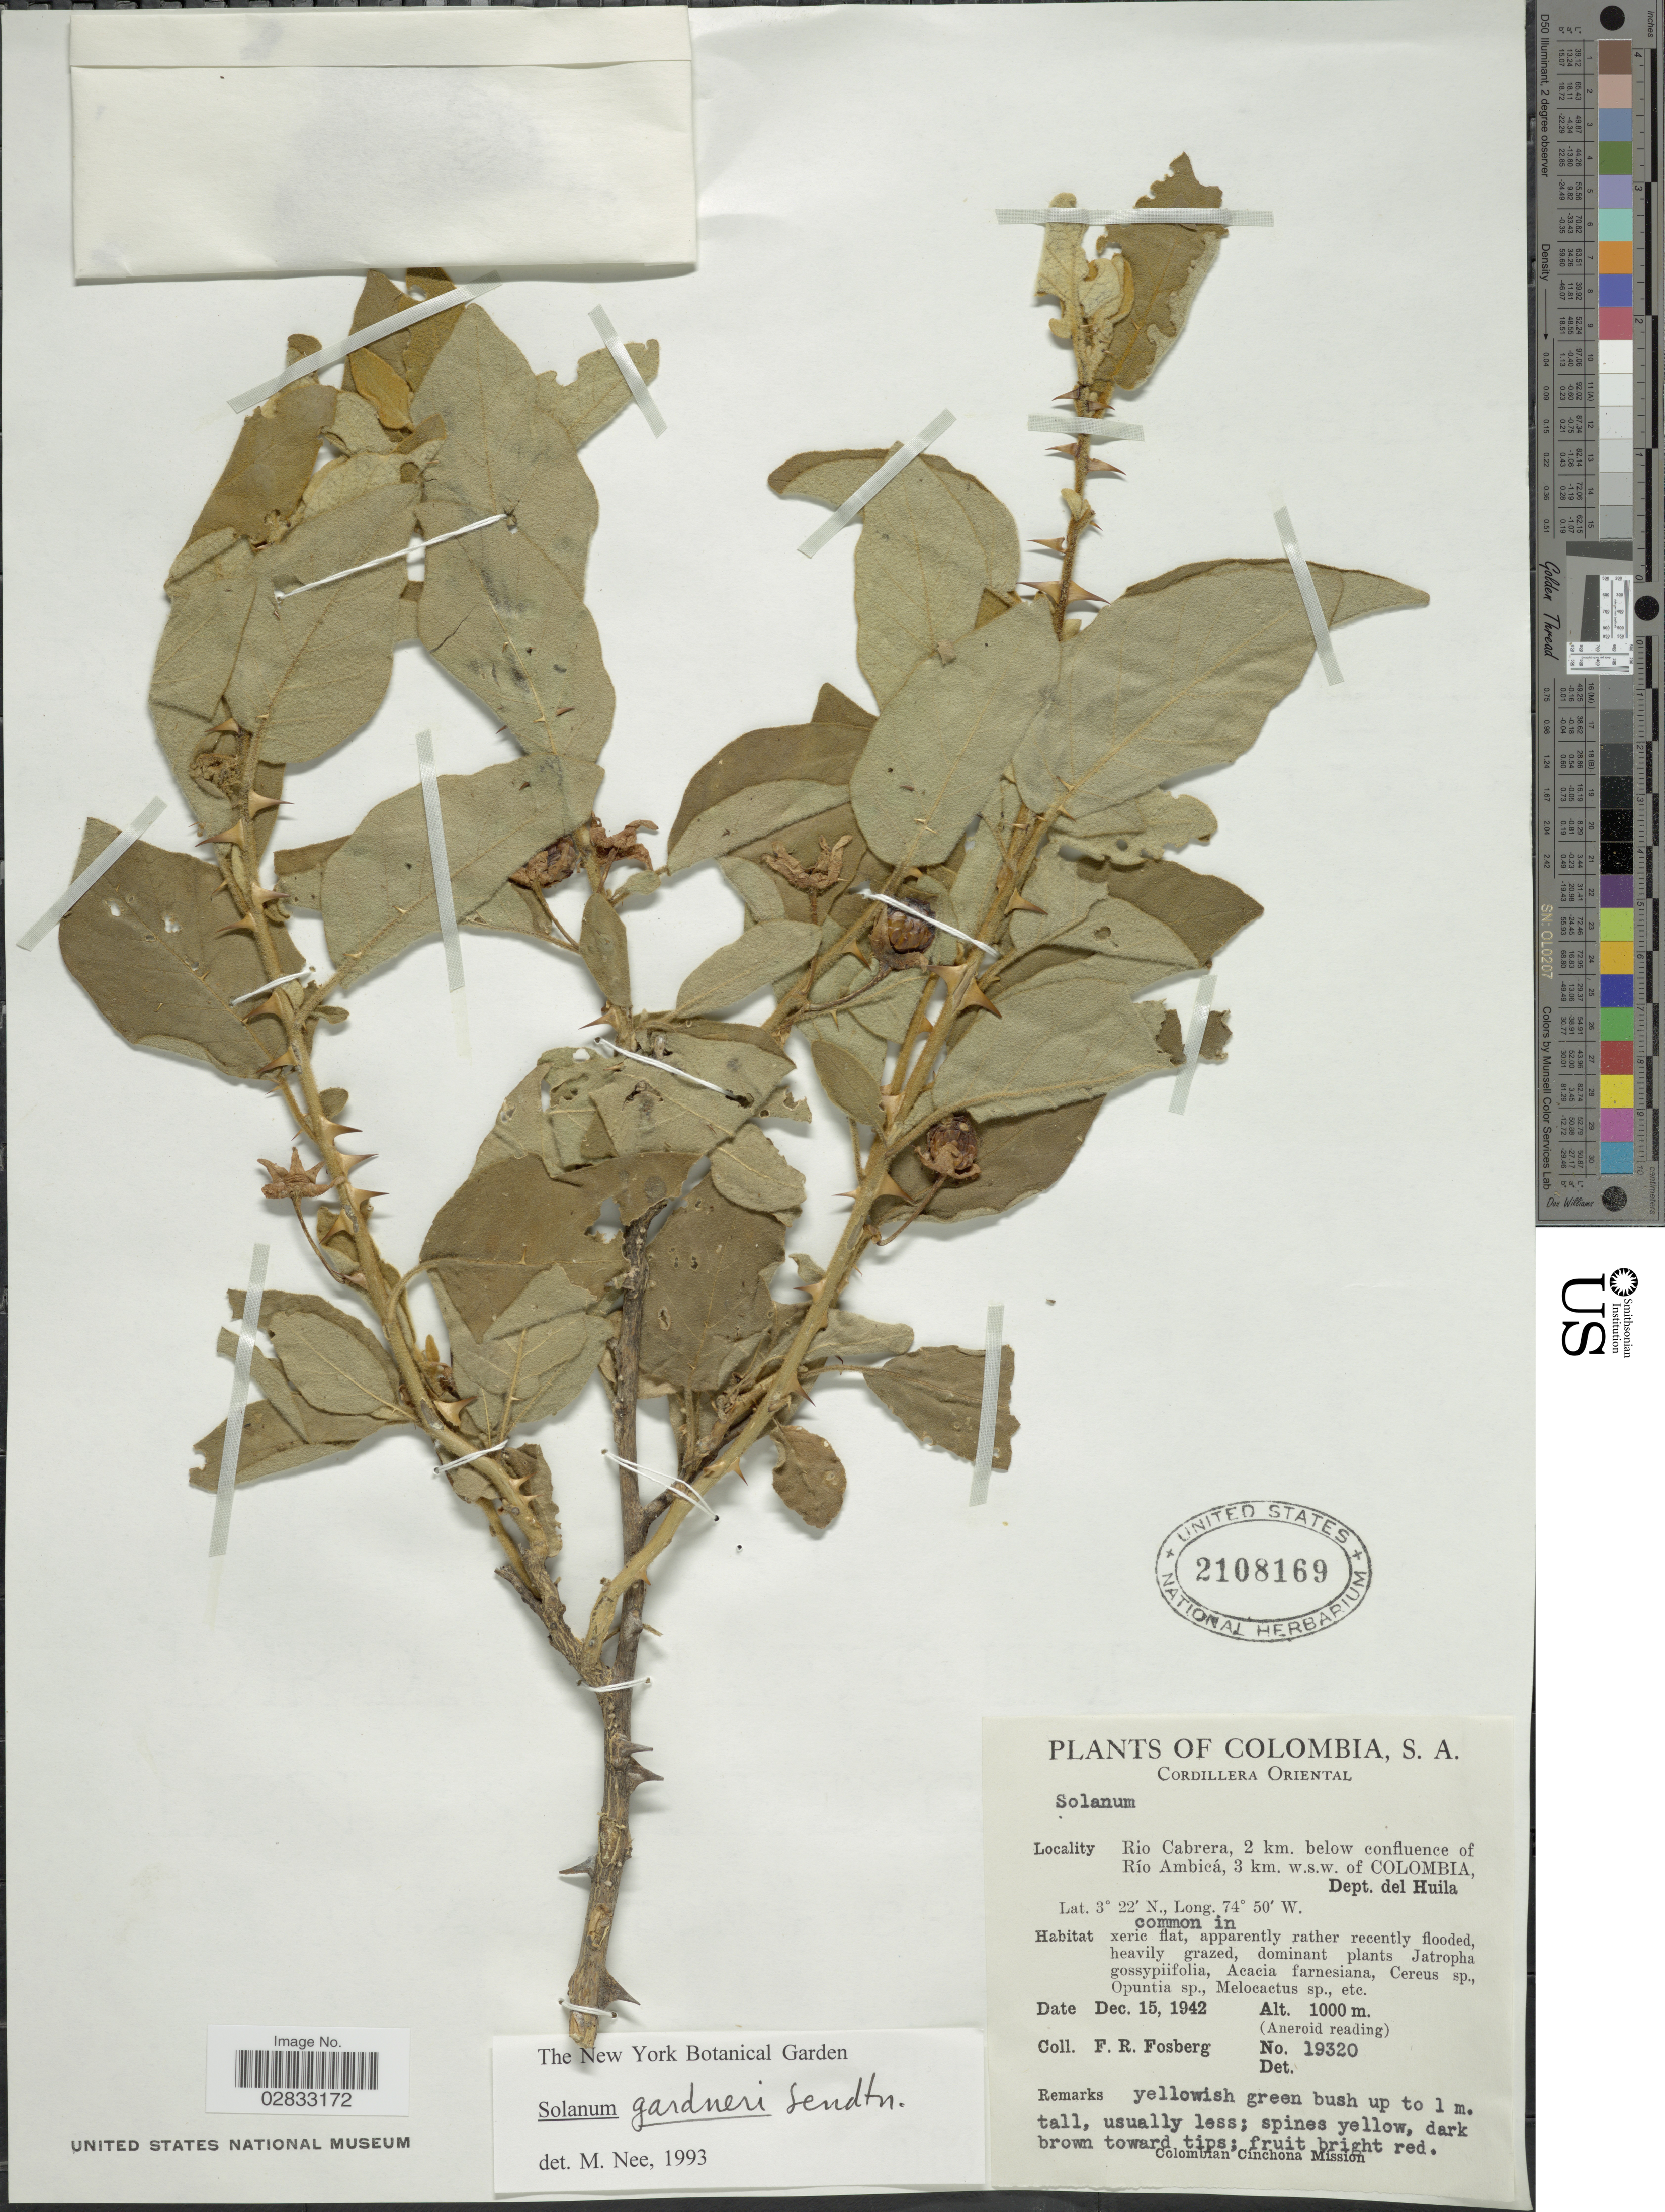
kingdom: Plantae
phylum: Tracheophyta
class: Magnoliopsida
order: Solanales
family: Solanaceae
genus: Solanum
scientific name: Solanum gardneri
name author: Sendtn. in Mart.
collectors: F. R. Fosberg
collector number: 19320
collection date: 1942-12-15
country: Colombia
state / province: Huila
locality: Cordillera Oriental. Rio Cabrera, 2 km. below confluence of Río Ambicá, 3 km. w. s. w. of Colombia. Dept. del Huila.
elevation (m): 1000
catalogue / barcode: US 2108169